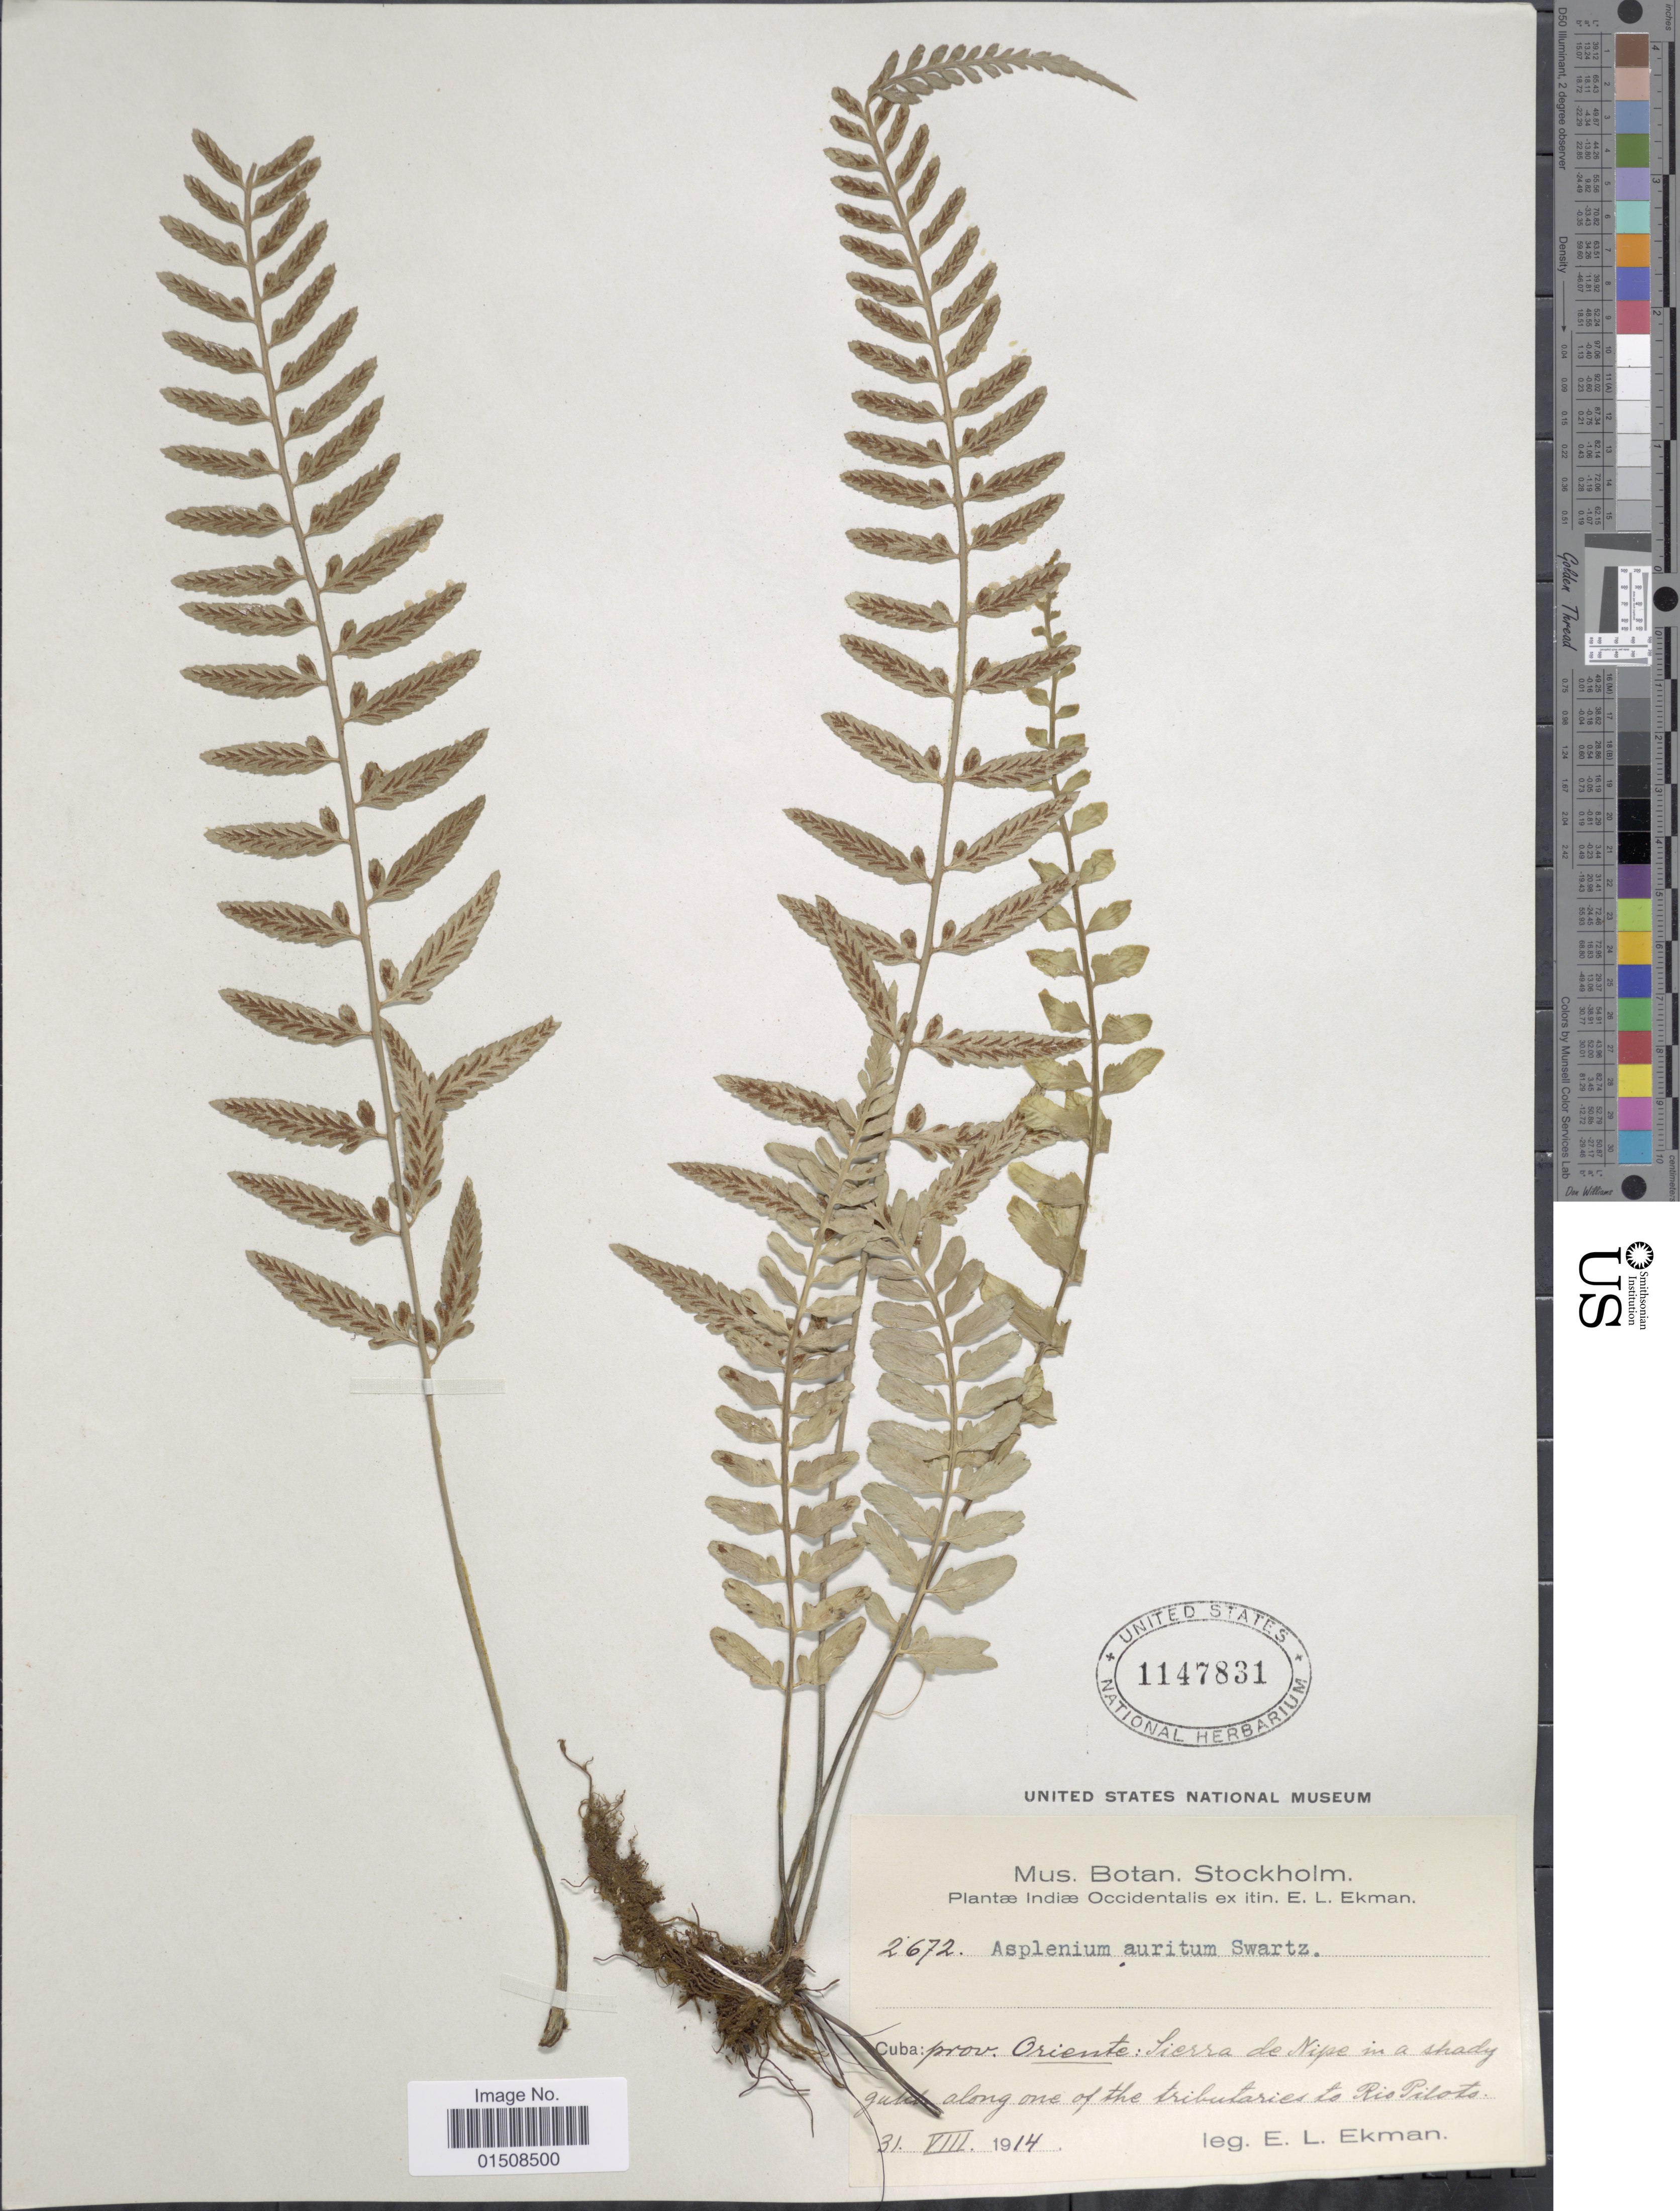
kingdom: Plantae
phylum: Tracheophyta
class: Polypodiopsida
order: Polypodiales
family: Aspleniaceae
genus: Asplenium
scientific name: Asplenium auritum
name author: Sw.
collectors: E. L. Ekman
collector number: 2672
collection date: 1914-08-31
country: Cuba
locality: Sierra de Nipe in a shady gulch along one of the tributaries to Rio Piloto. Prov. Oriente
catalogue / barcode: US 1147831